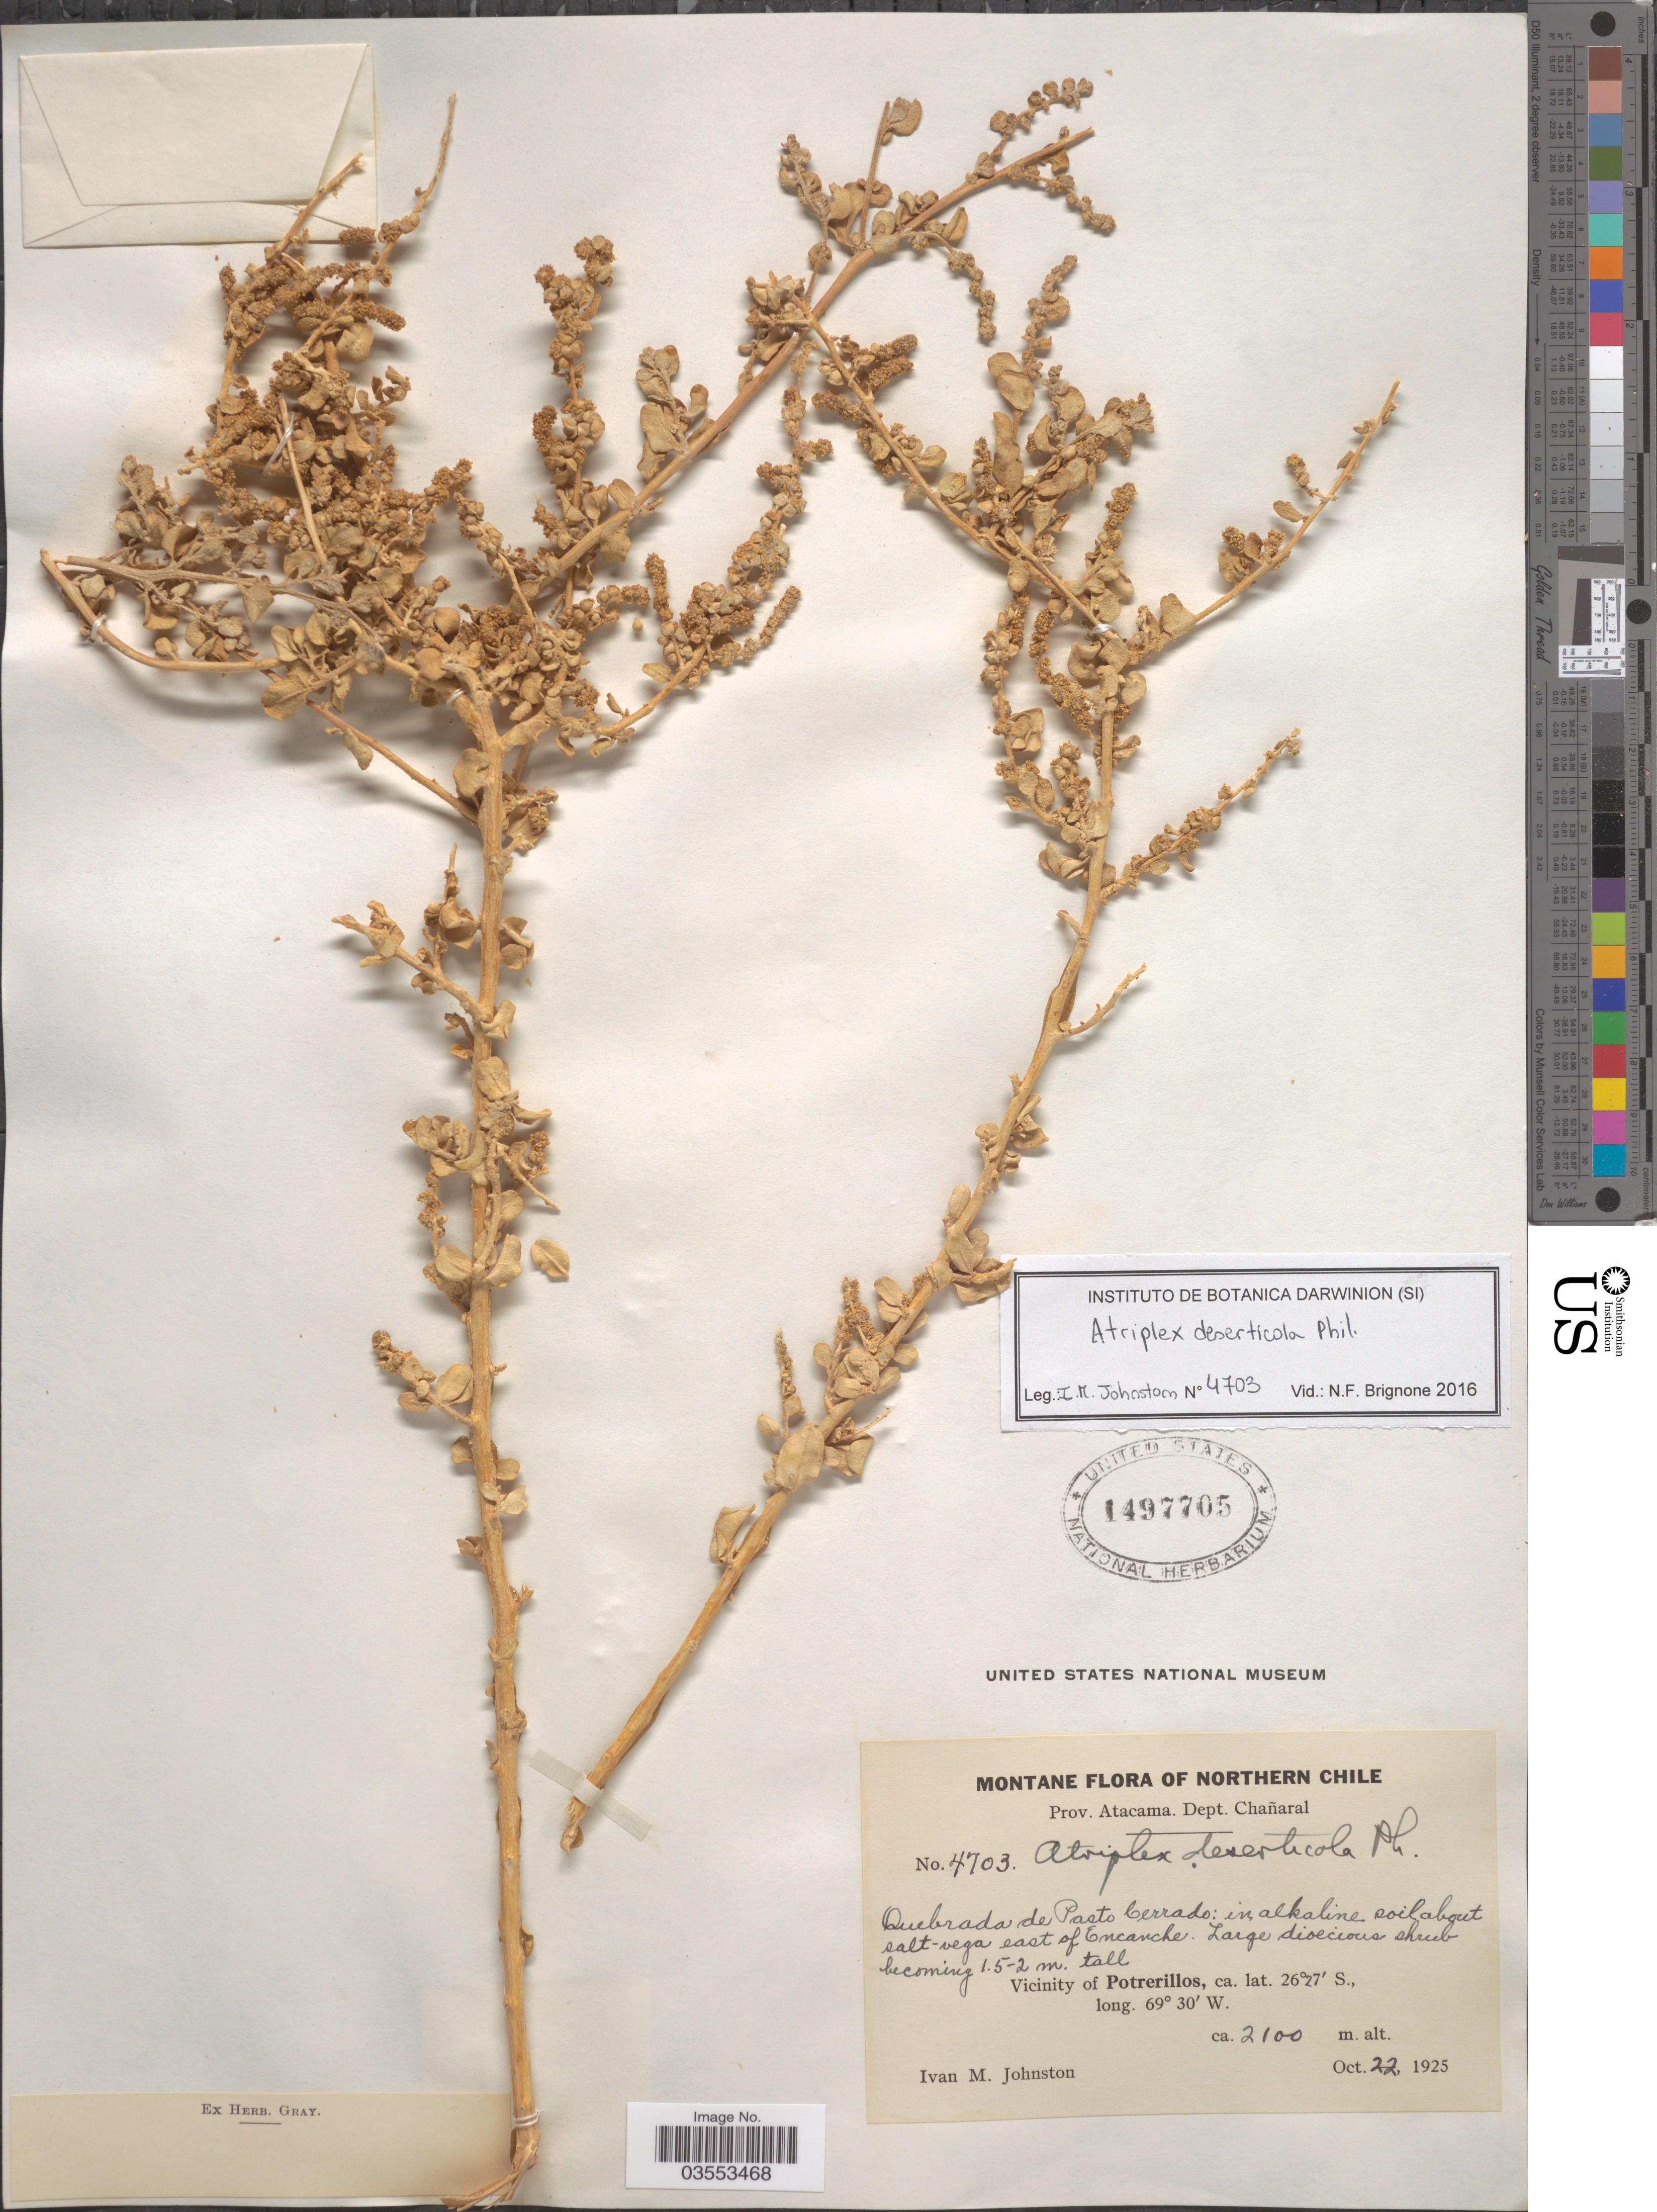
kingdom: Plantae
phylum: Tracheophyta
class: Magnoliopsida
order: Caryophyllales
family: Amaranthaceae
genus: Atriplex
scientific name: Atriplex deserticola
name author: Phil.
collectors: I.M. Johnston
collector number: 4703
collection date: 1925-10-22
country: Chile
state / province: Atacama (III)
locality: Montane of Northern Chile. Dept. Dept. Chañaral. Quebrada de Pasto Cerrado. Vicinity of Potrerillos.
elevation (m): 2100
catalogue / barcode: US 1497705